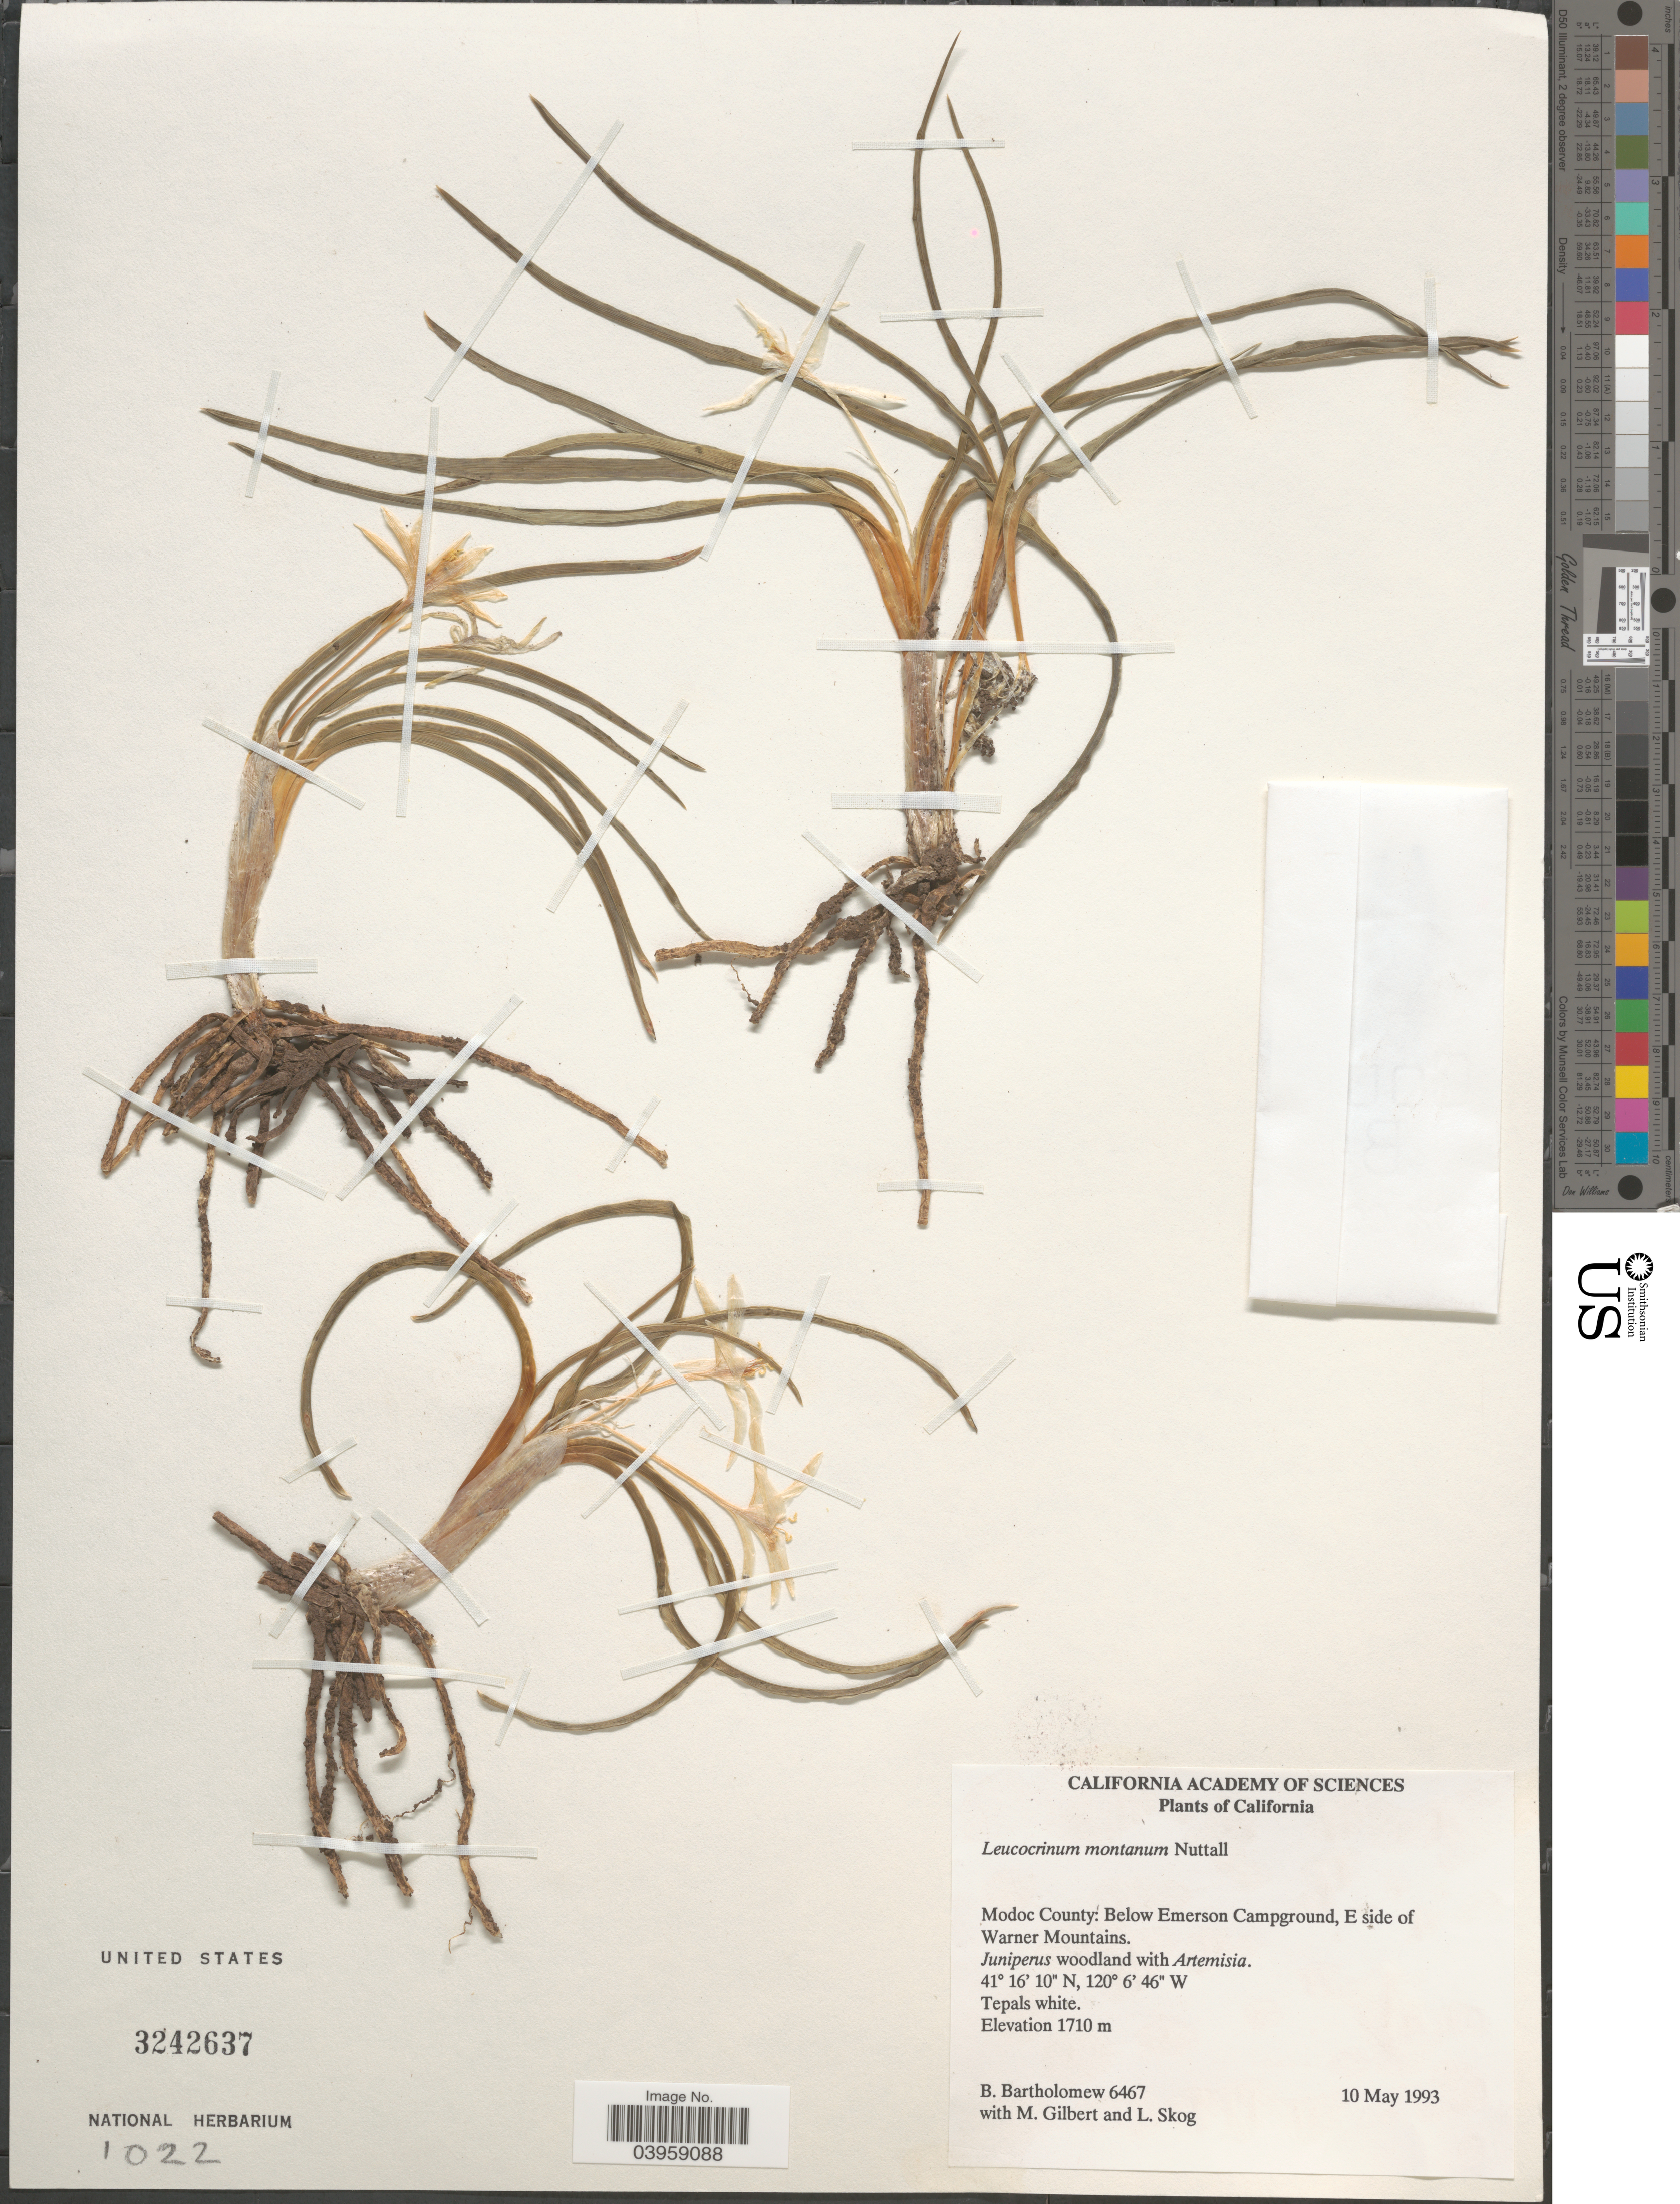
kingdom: Plantae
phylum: Tracheophyta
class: Liliopsida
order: Asparagales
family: Asparagaceae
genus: Leucocrinum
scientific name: Leucocrinum montanum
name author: Nutt.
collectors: B. Bartholomew, M. Gilbert & L. E. Skog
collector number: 6467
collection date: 1993-05-10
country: United States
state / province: California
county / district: Modoc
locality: Modoc County: Below Emerson Campground, E side of Warner Mountains.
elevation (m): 1710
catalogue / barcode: US 3242637